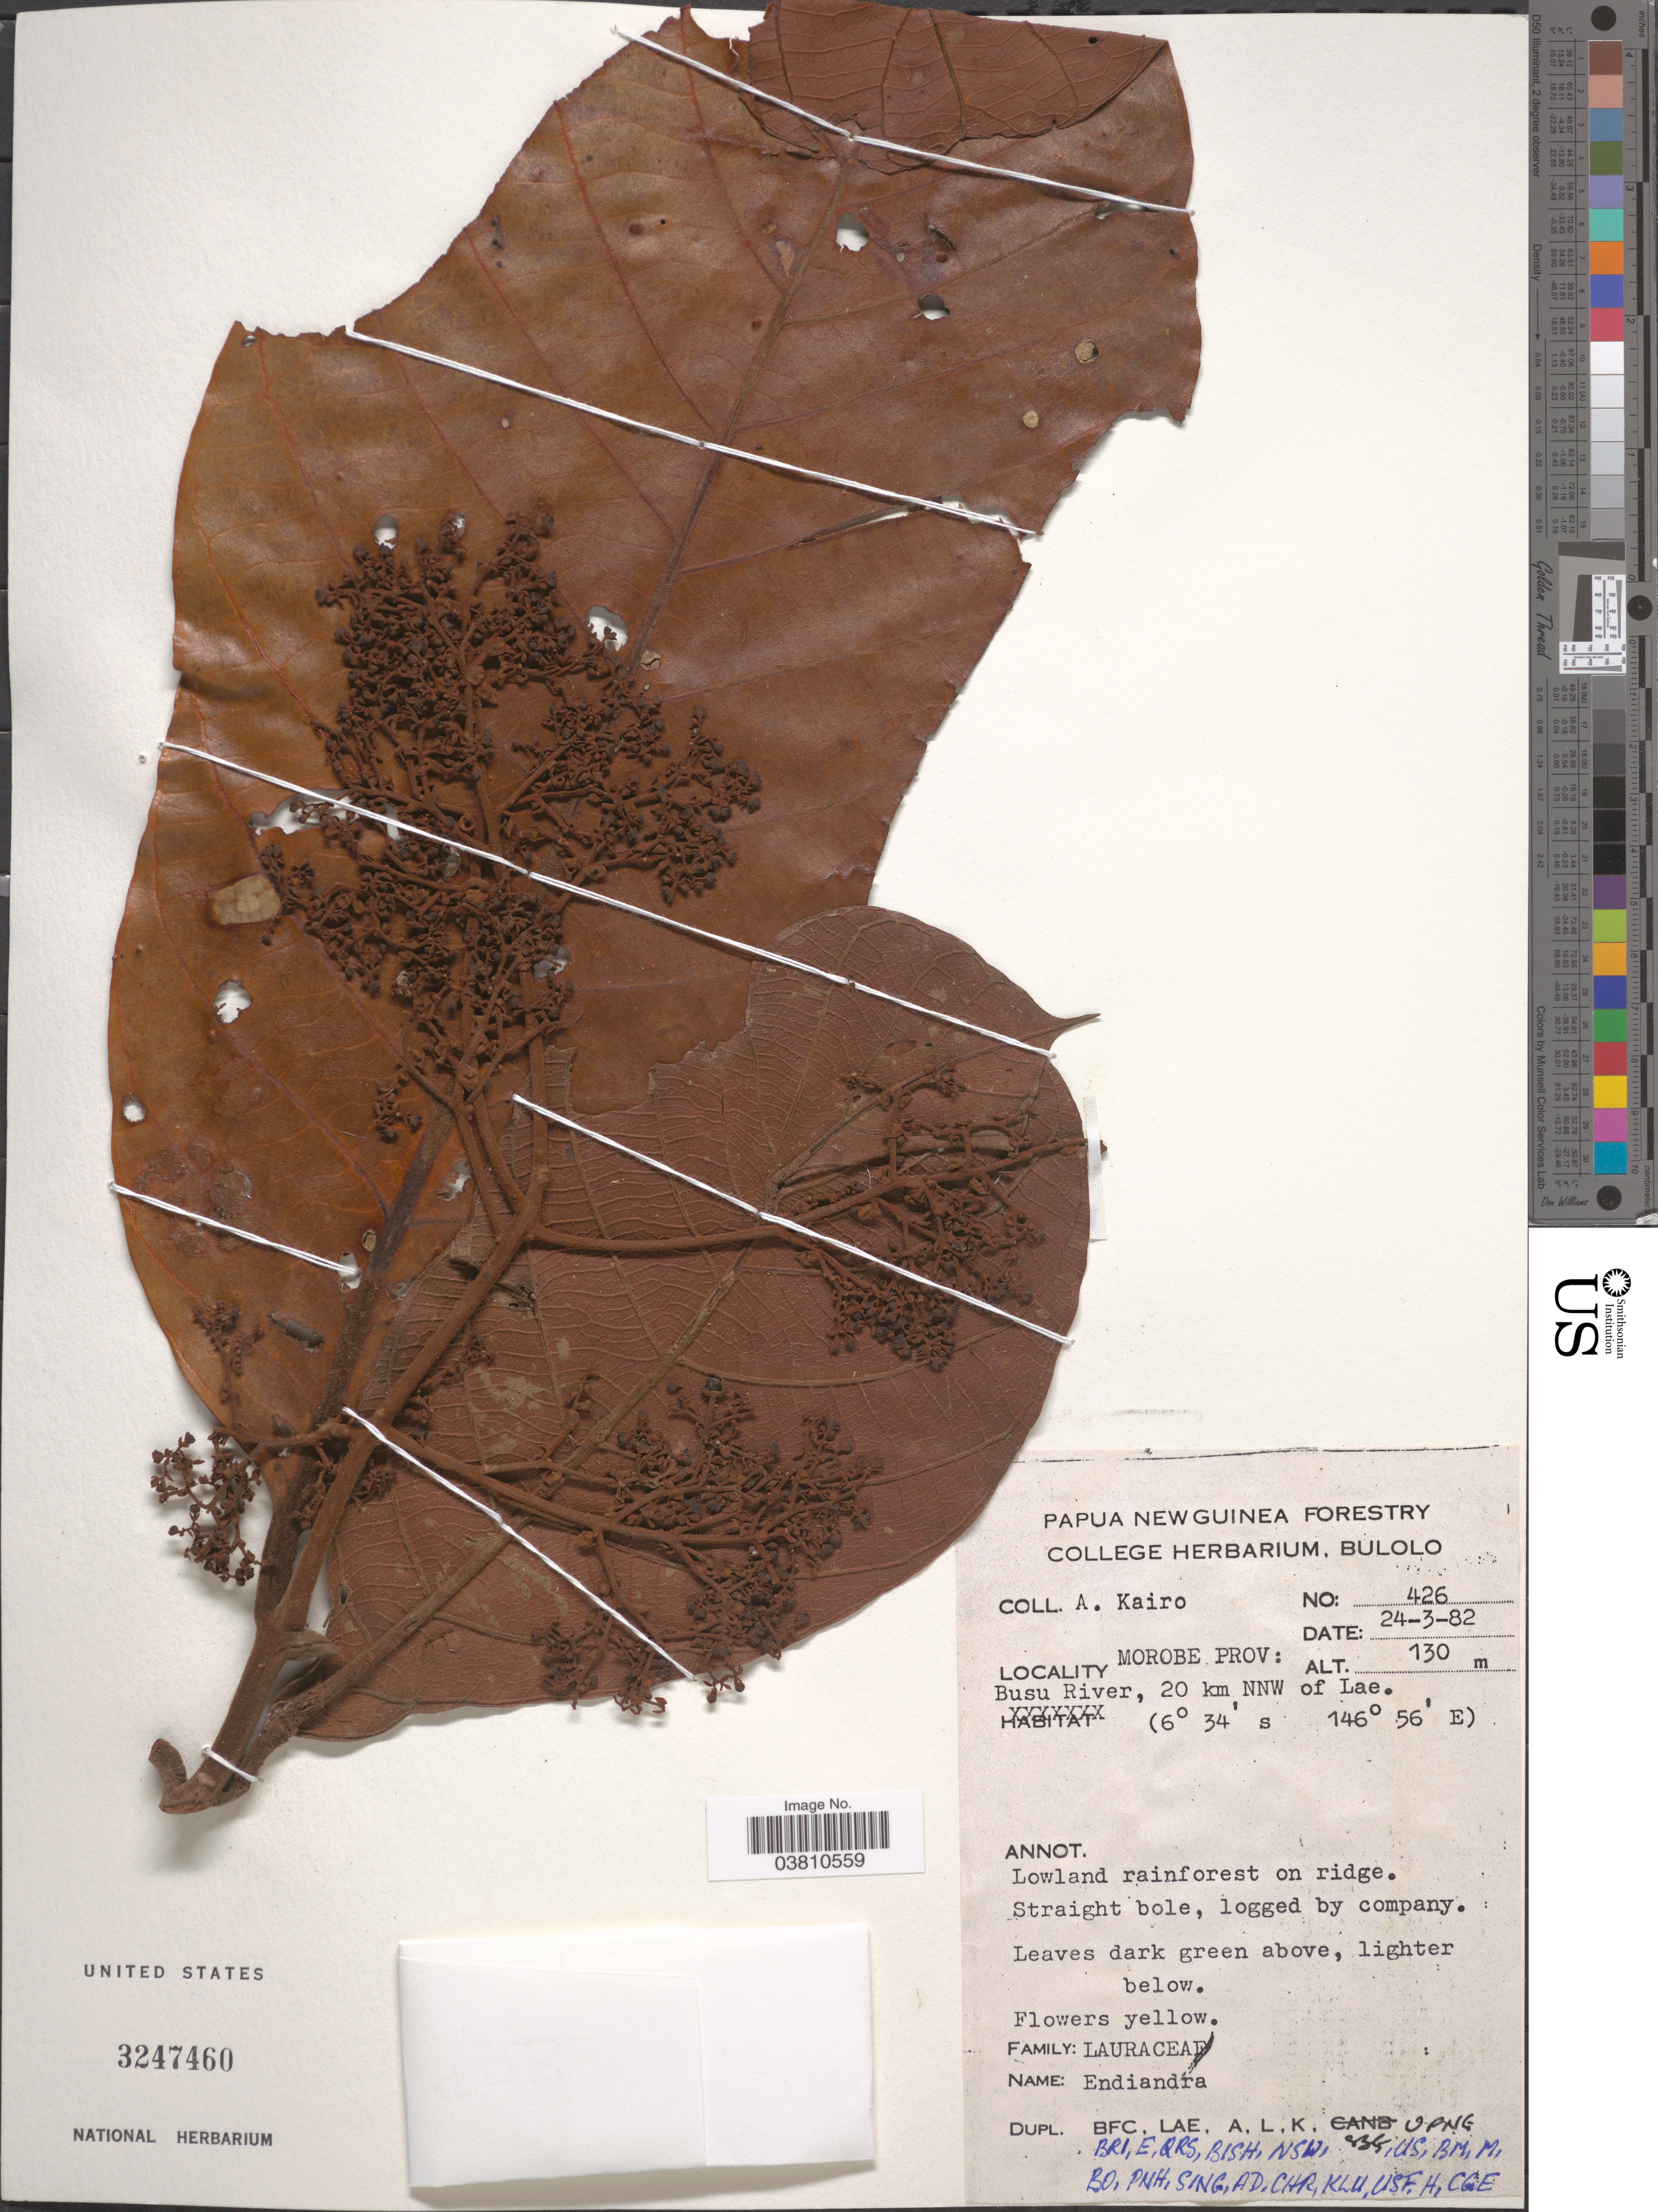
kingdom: Plantae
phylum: Tracheophyta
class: Magnoliopsida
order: Laurales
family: Lauraceae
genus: Endiandra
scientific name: Endiandra sp.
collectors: A. Kairo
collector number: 426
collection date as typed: Transcribed d/m/y: 24/3/82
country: Papua New Guinea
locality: Busu River, 20 km NNW of Lae.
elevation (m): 130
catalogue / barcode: US 3247460